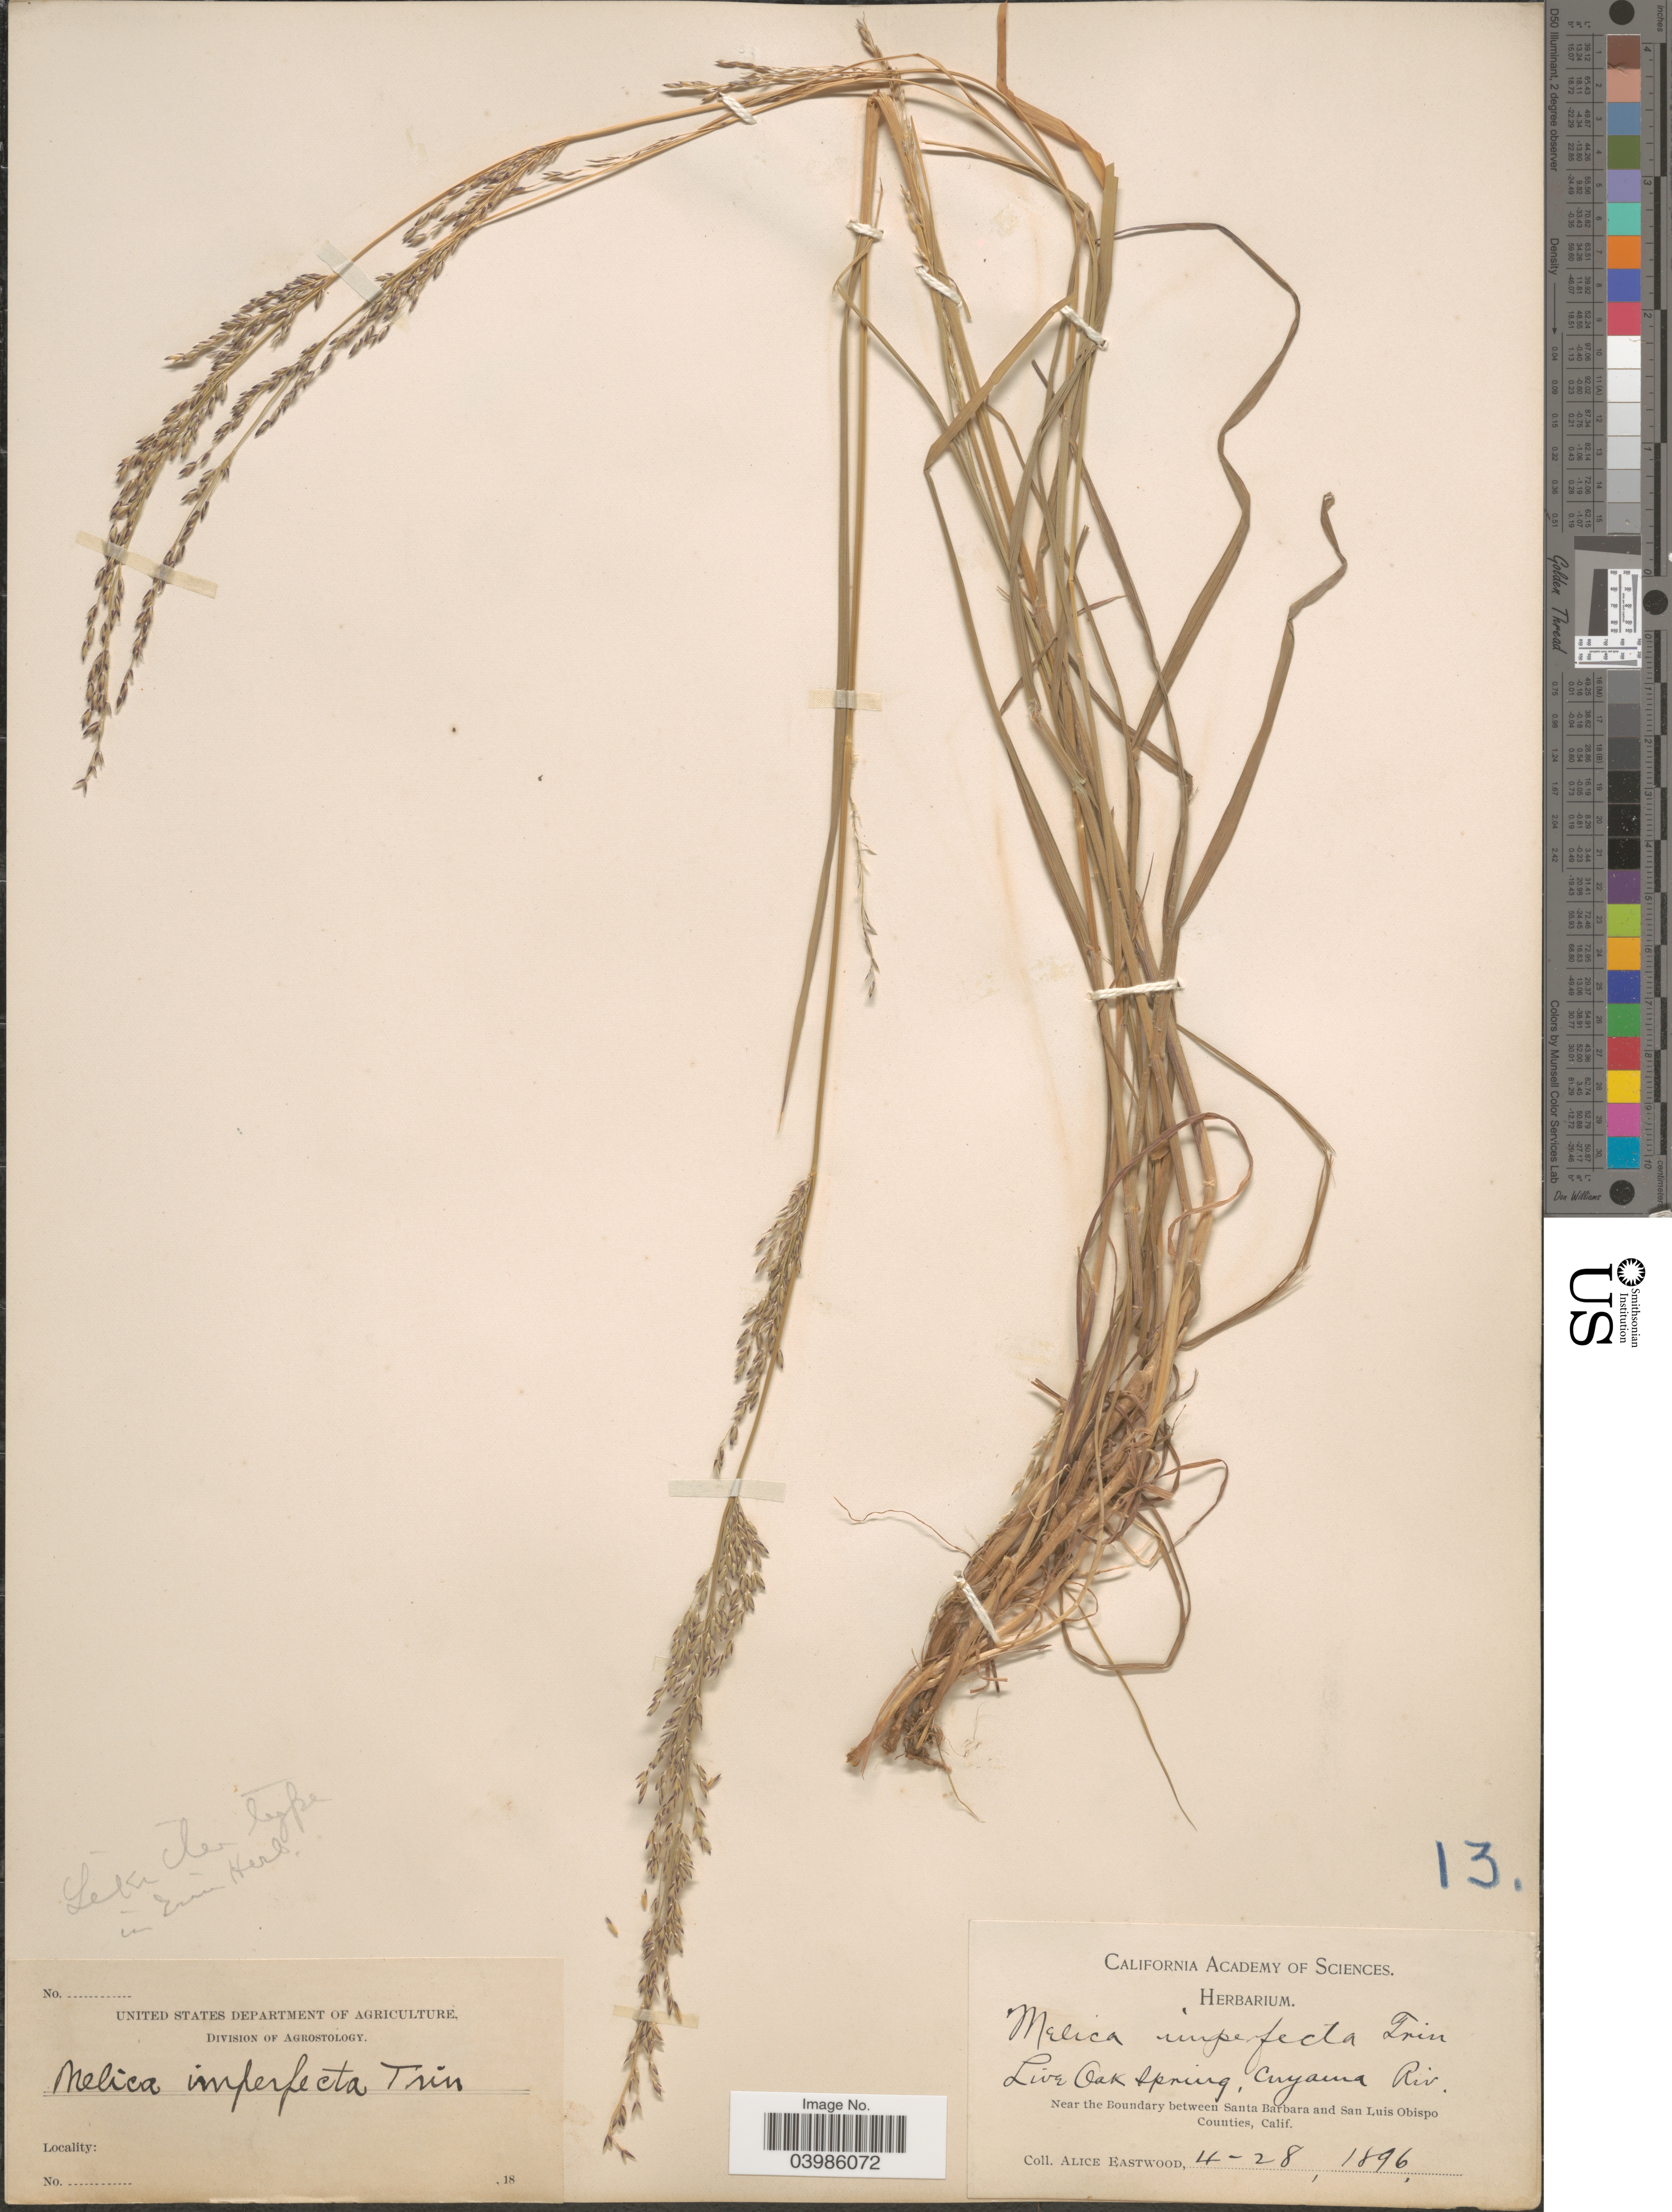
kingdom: Plantae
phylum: Tracheophyta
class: Liliopsida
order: Poales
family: Poaceae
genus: Melica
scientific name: Melica imperfecta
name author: Trin.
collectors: A. Eastwood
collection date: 1896-04-28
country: United States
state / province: California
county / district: Santa Barbara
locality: Live Oak Spring, Cuyama Riv. Near the Boundary between Santa Barbara and San Luis Obispo Counties.